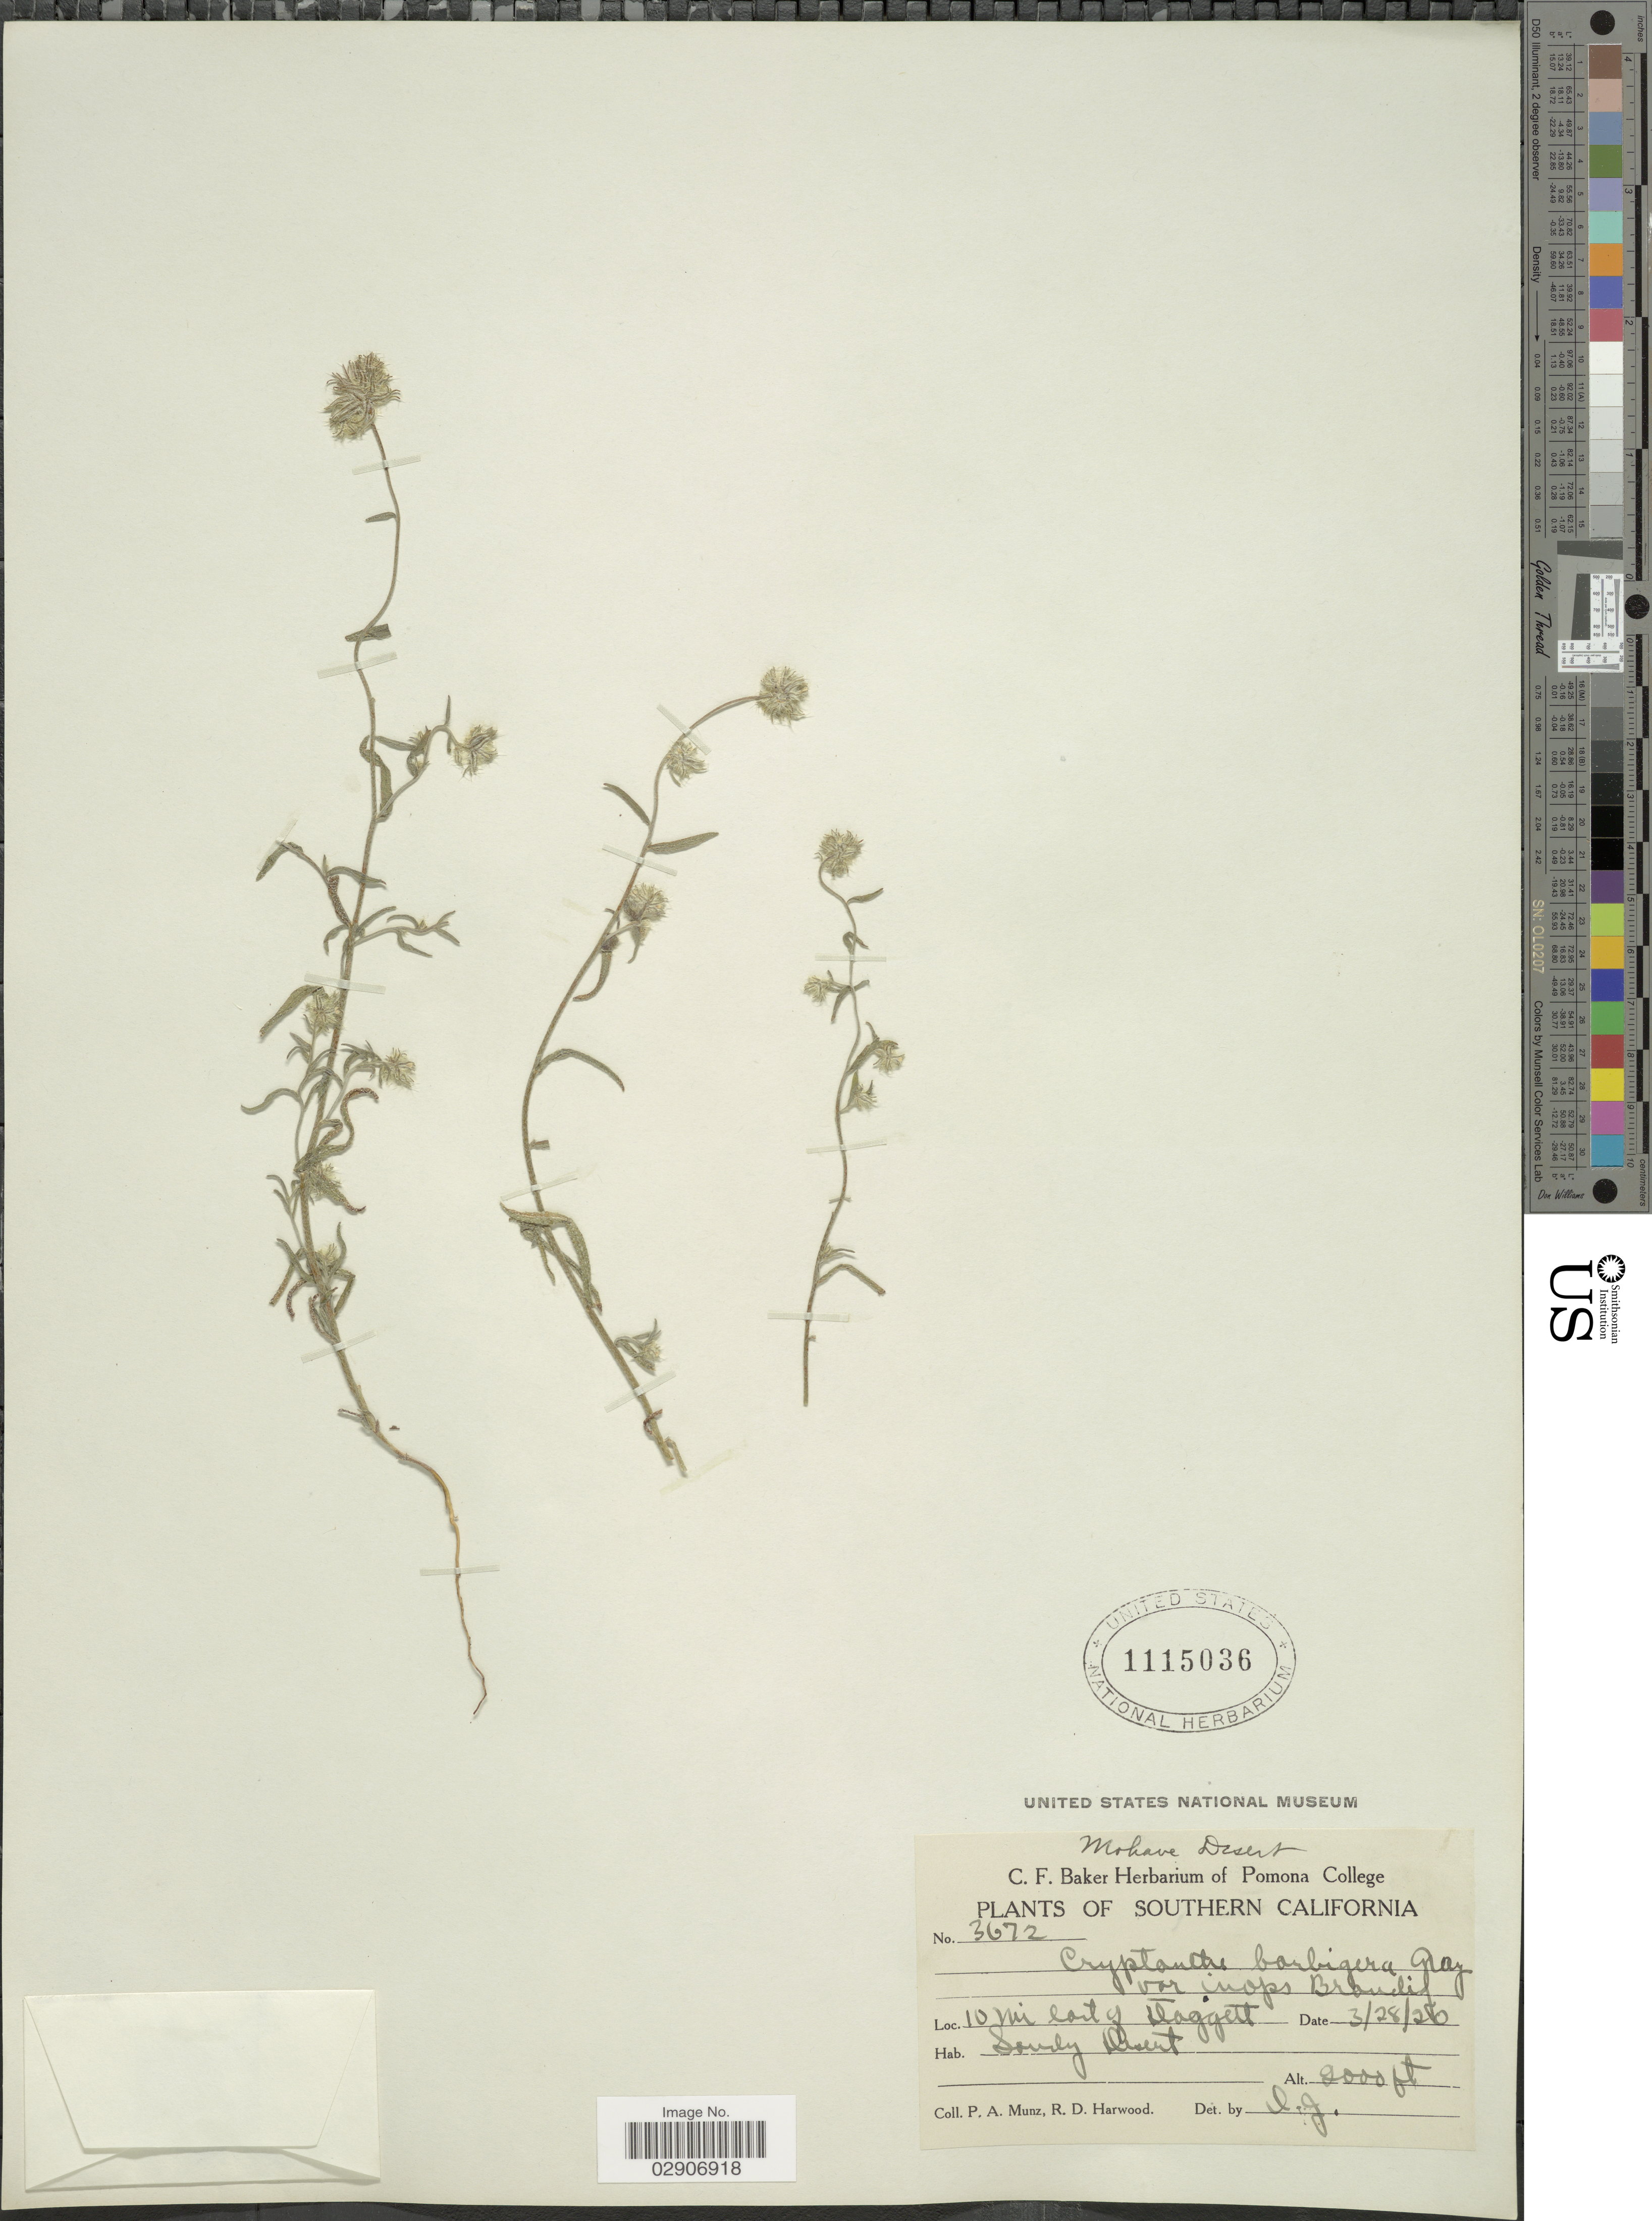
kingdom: Plantae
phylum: Tracheophyta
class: Magnoliopsida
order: Boraginales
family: Boraginaceae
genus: Cryptantha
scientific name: Cryptantha barbigera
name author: (A. Gray) Greene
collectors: P. A. Munz & R. Harwood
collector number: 3672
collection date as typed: Transcribed d/m/y: 28/3/20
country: United States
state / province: California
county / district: Kern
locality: Mohave Desert. Southern California. 10 mi east of Daggett.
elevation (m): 610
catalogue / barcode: US 1115036